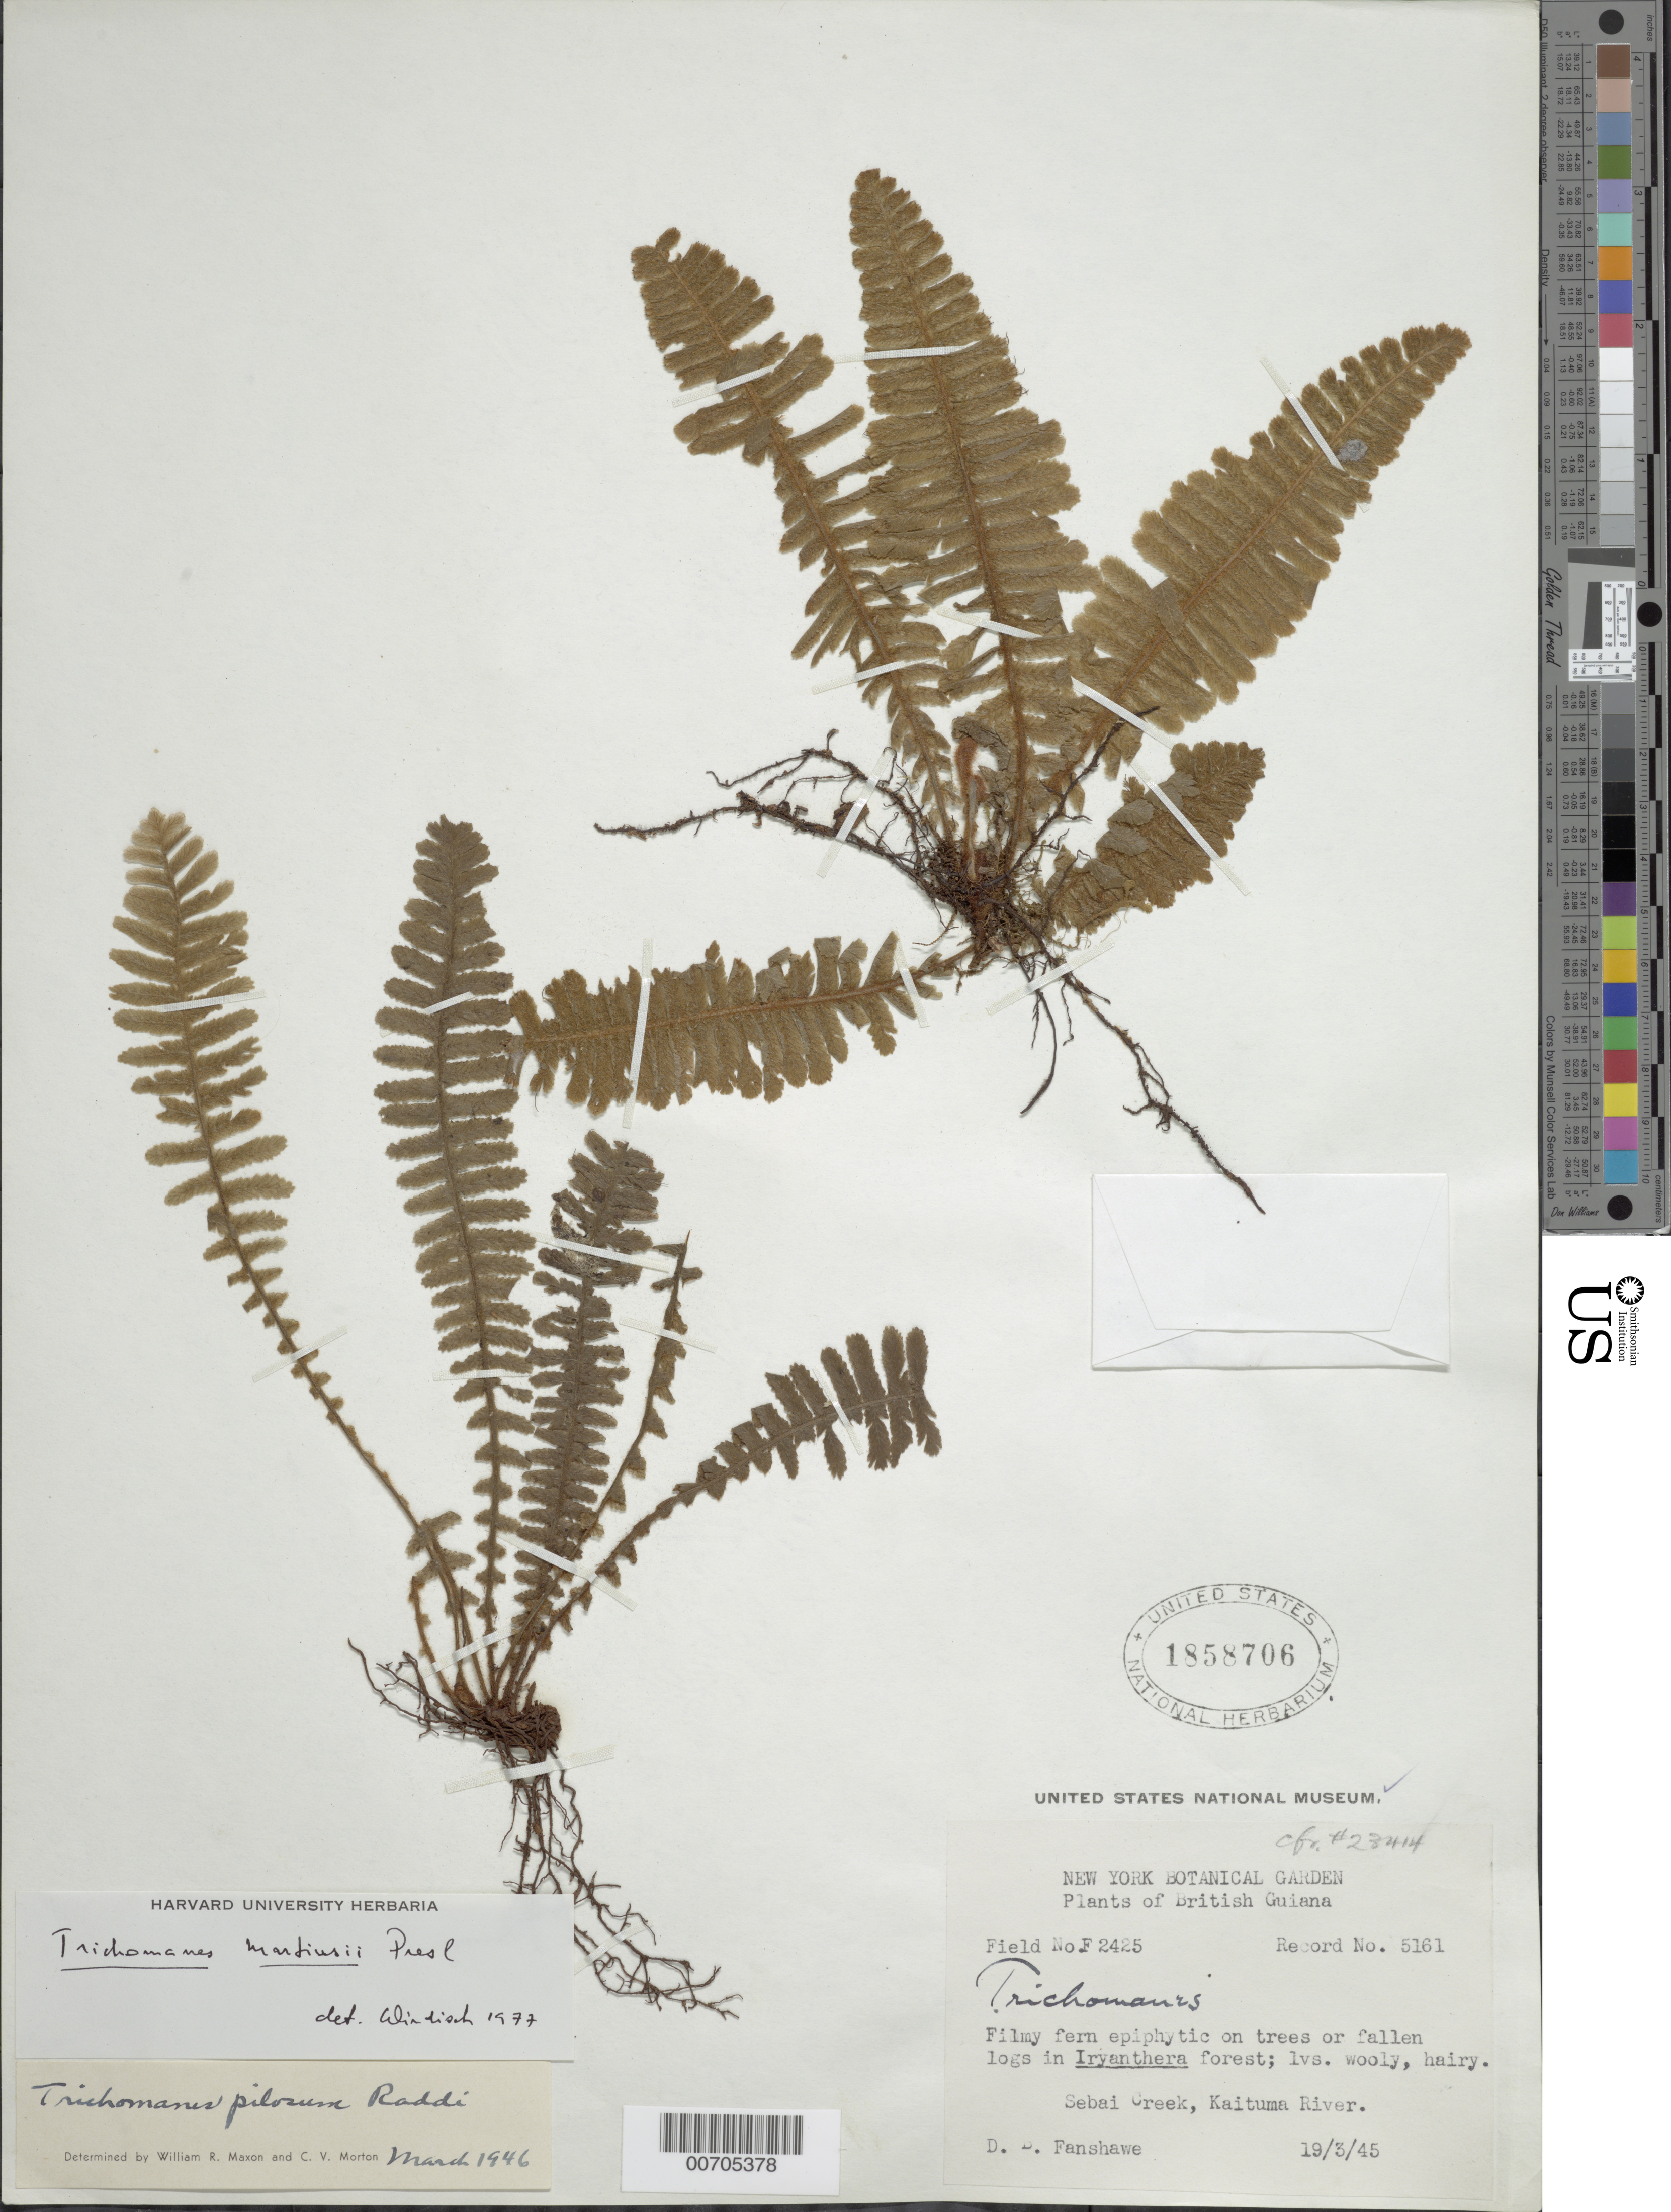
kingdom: Plantae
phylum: Tracheophyta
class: Polypodiopsida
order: Hymenophyllales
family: Hymenophyllaceae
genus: Trichomanes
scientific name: Trichomanes martiusii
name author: C. Presl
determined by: Windisch, Paulo Guenter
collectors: D. B. Fanshawe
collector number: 5161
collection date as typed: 19-Mar-45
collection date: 1945-03-19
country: Guyana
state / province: Barima-Waini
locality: Kaituma River, Sebai Creek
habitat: On trees or fallen logs in Iryanthera forest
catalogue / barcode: US 1858706